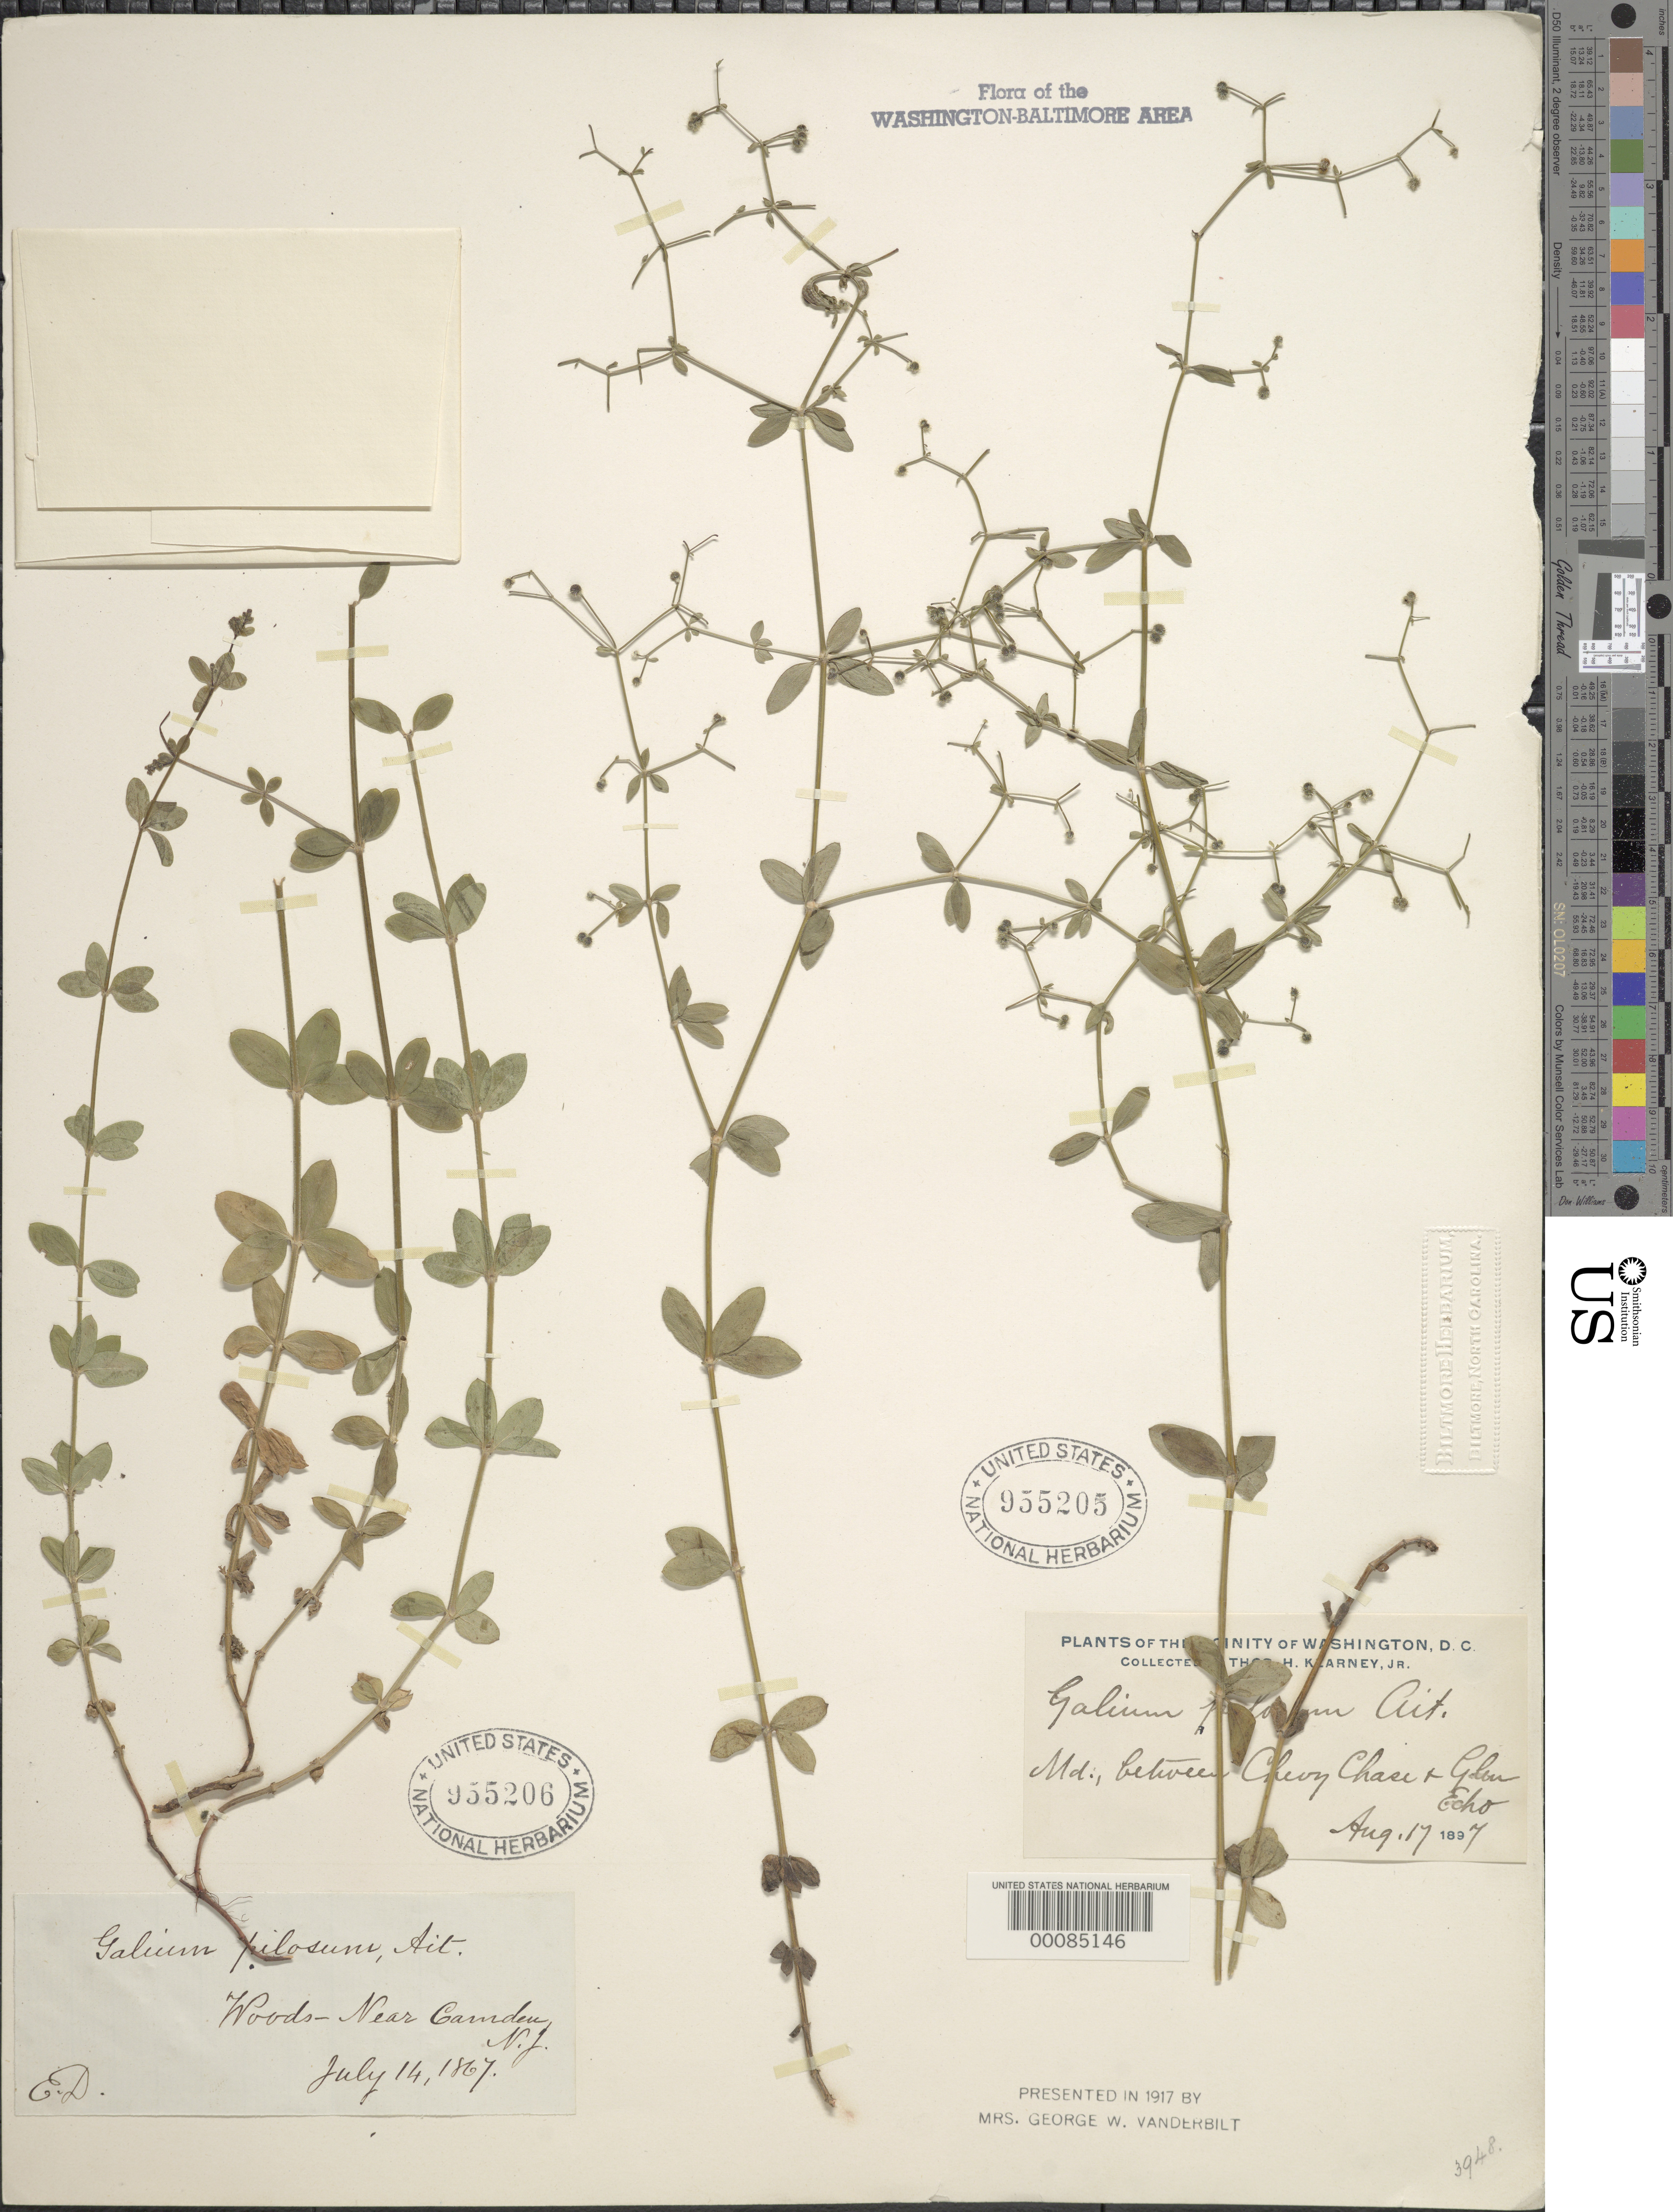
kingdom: Plantae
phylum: Tracheophyta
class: Magnoliopsida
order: Gentianales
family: Rubiaceae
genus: Galium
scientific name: Galium pilosum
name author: Aiton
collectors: T. H. Kearney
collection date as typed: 17 Aug 1897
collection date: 1897-08-17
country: United States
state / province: Maryland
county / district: Montgomery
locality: Between Chevy Chase and Glen Echo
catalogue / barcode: US 955205